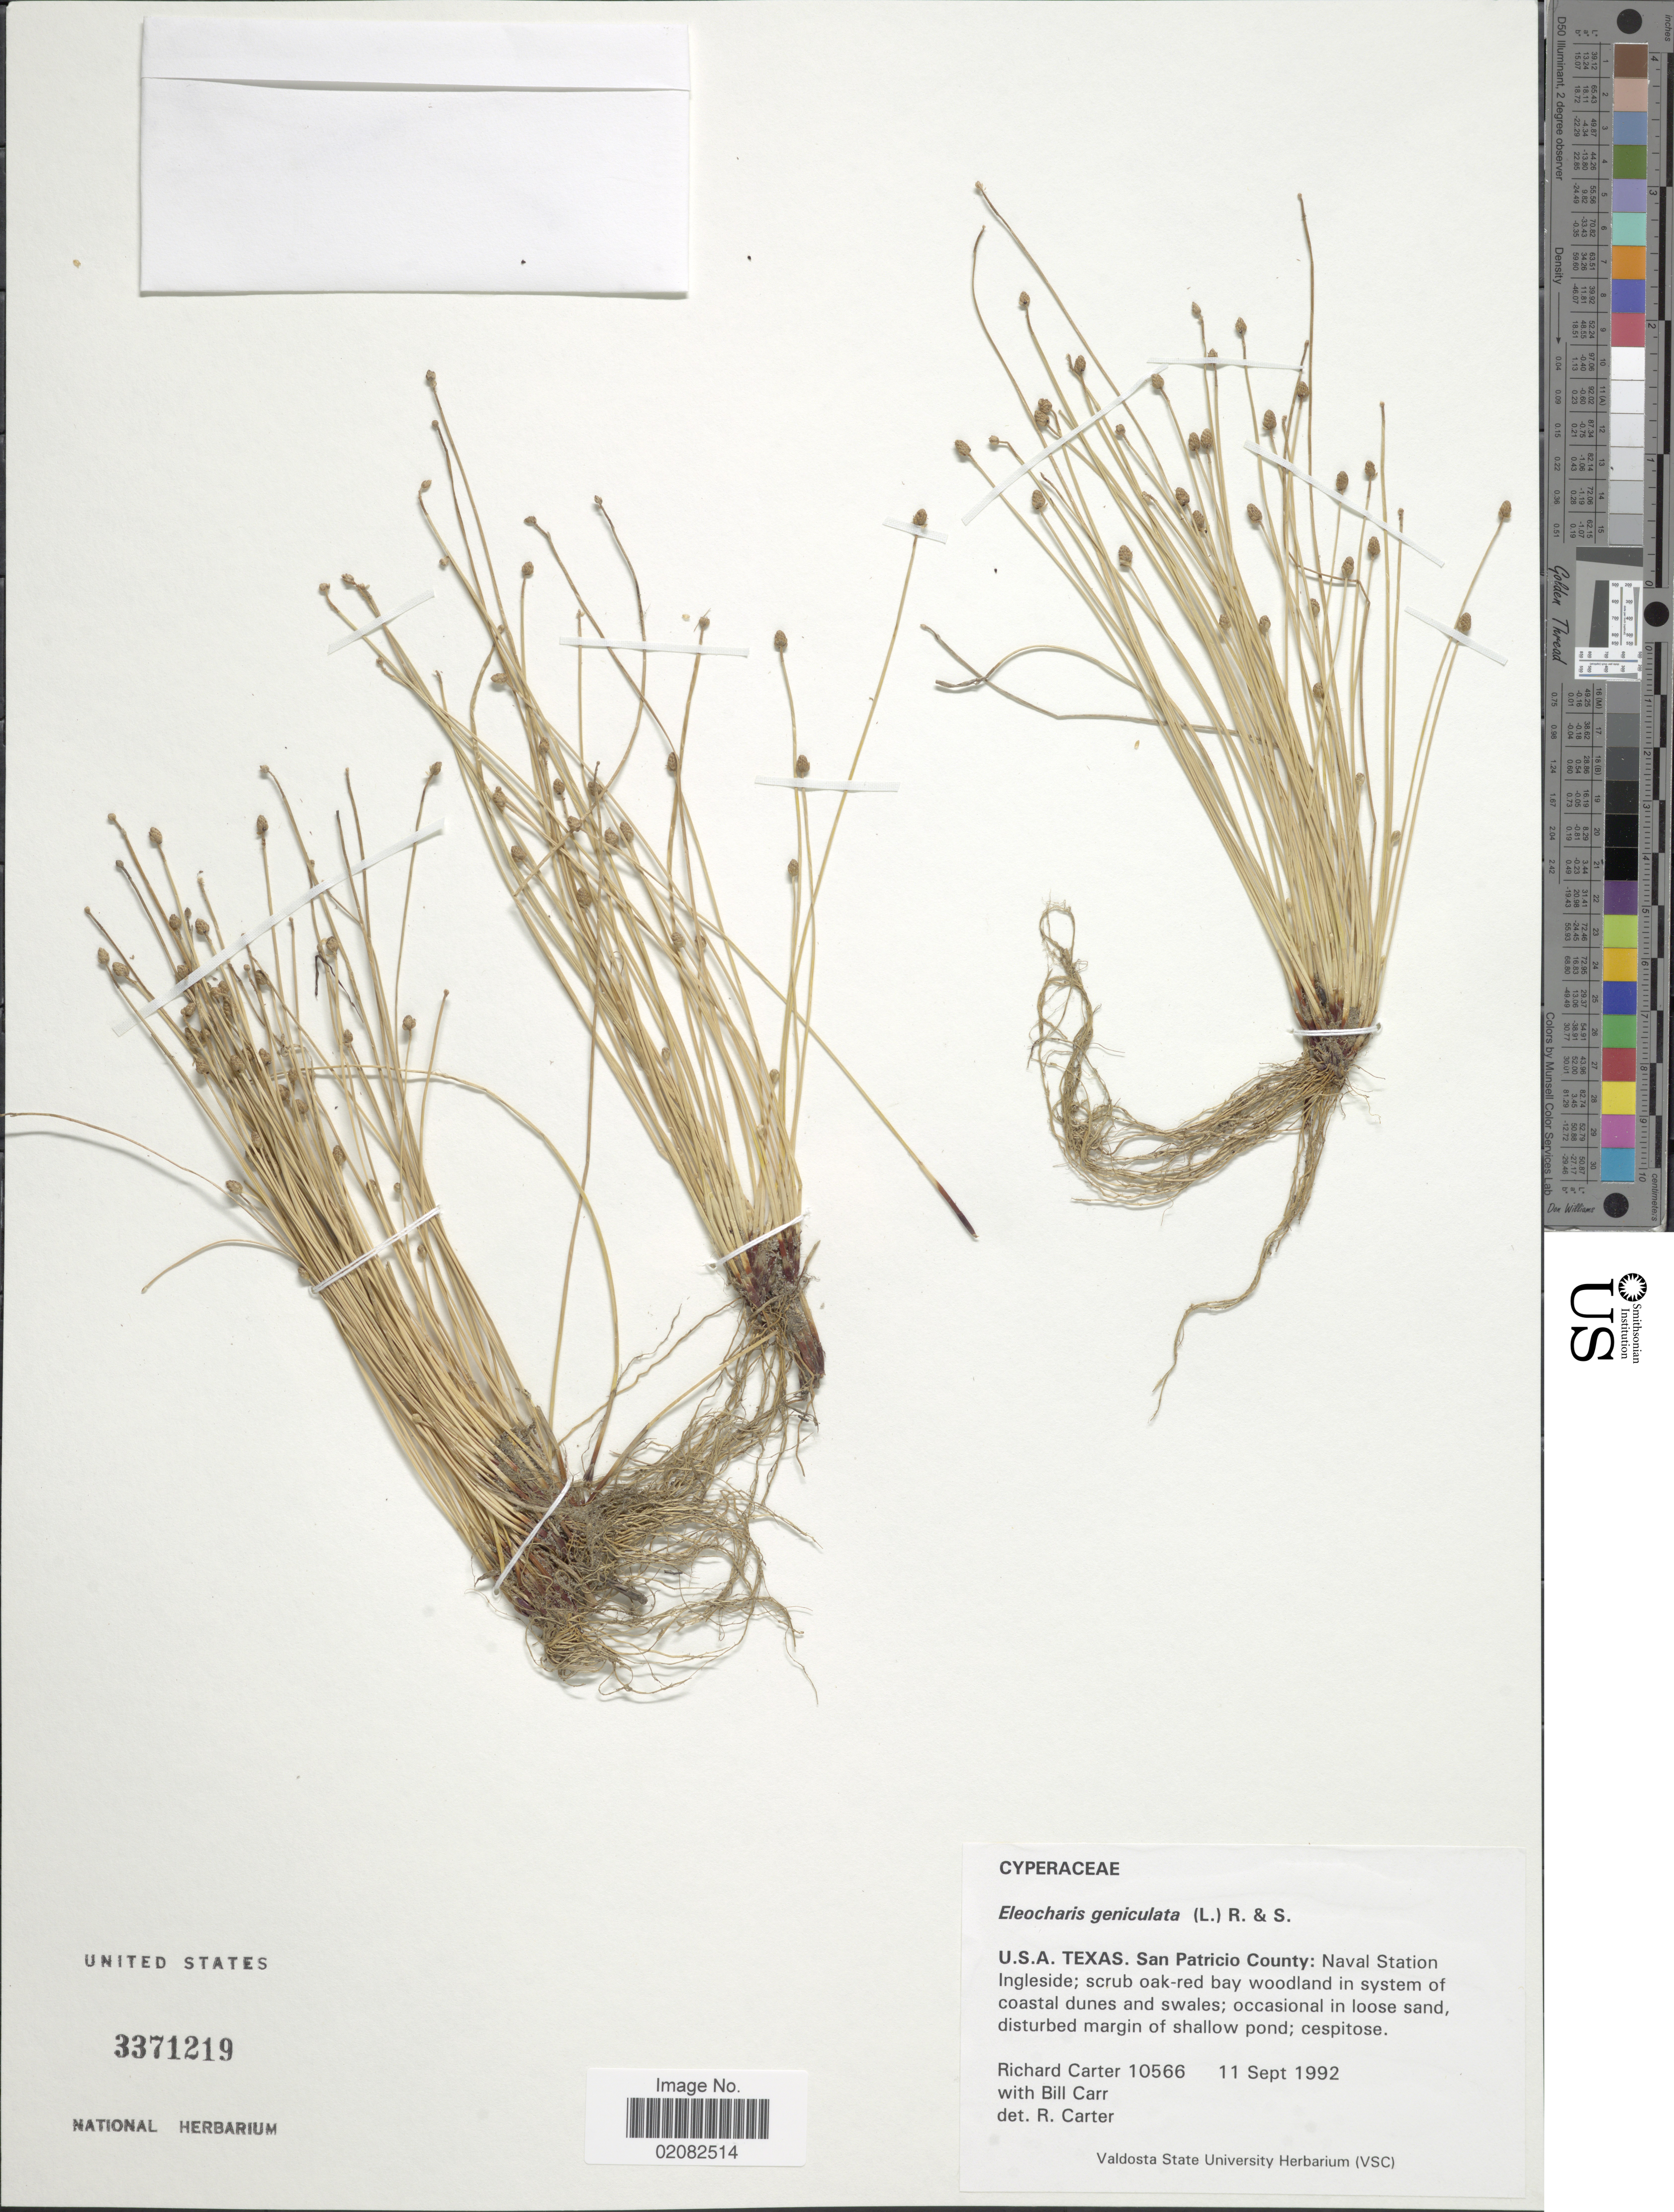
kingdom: Plantae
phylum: Tracheophyta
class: Liliopsida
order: Poales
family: Cyperaceae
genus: Eleocharis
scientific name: Eleocharis geniculata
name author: (L.) Roem. & Schult.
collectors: R. Carter & B. Carr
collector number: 10566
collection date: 1992-09-11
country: United States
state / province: Texas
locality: U.S.A., San Patricio County, Naval Station Ingleside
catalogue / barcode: US 3371219